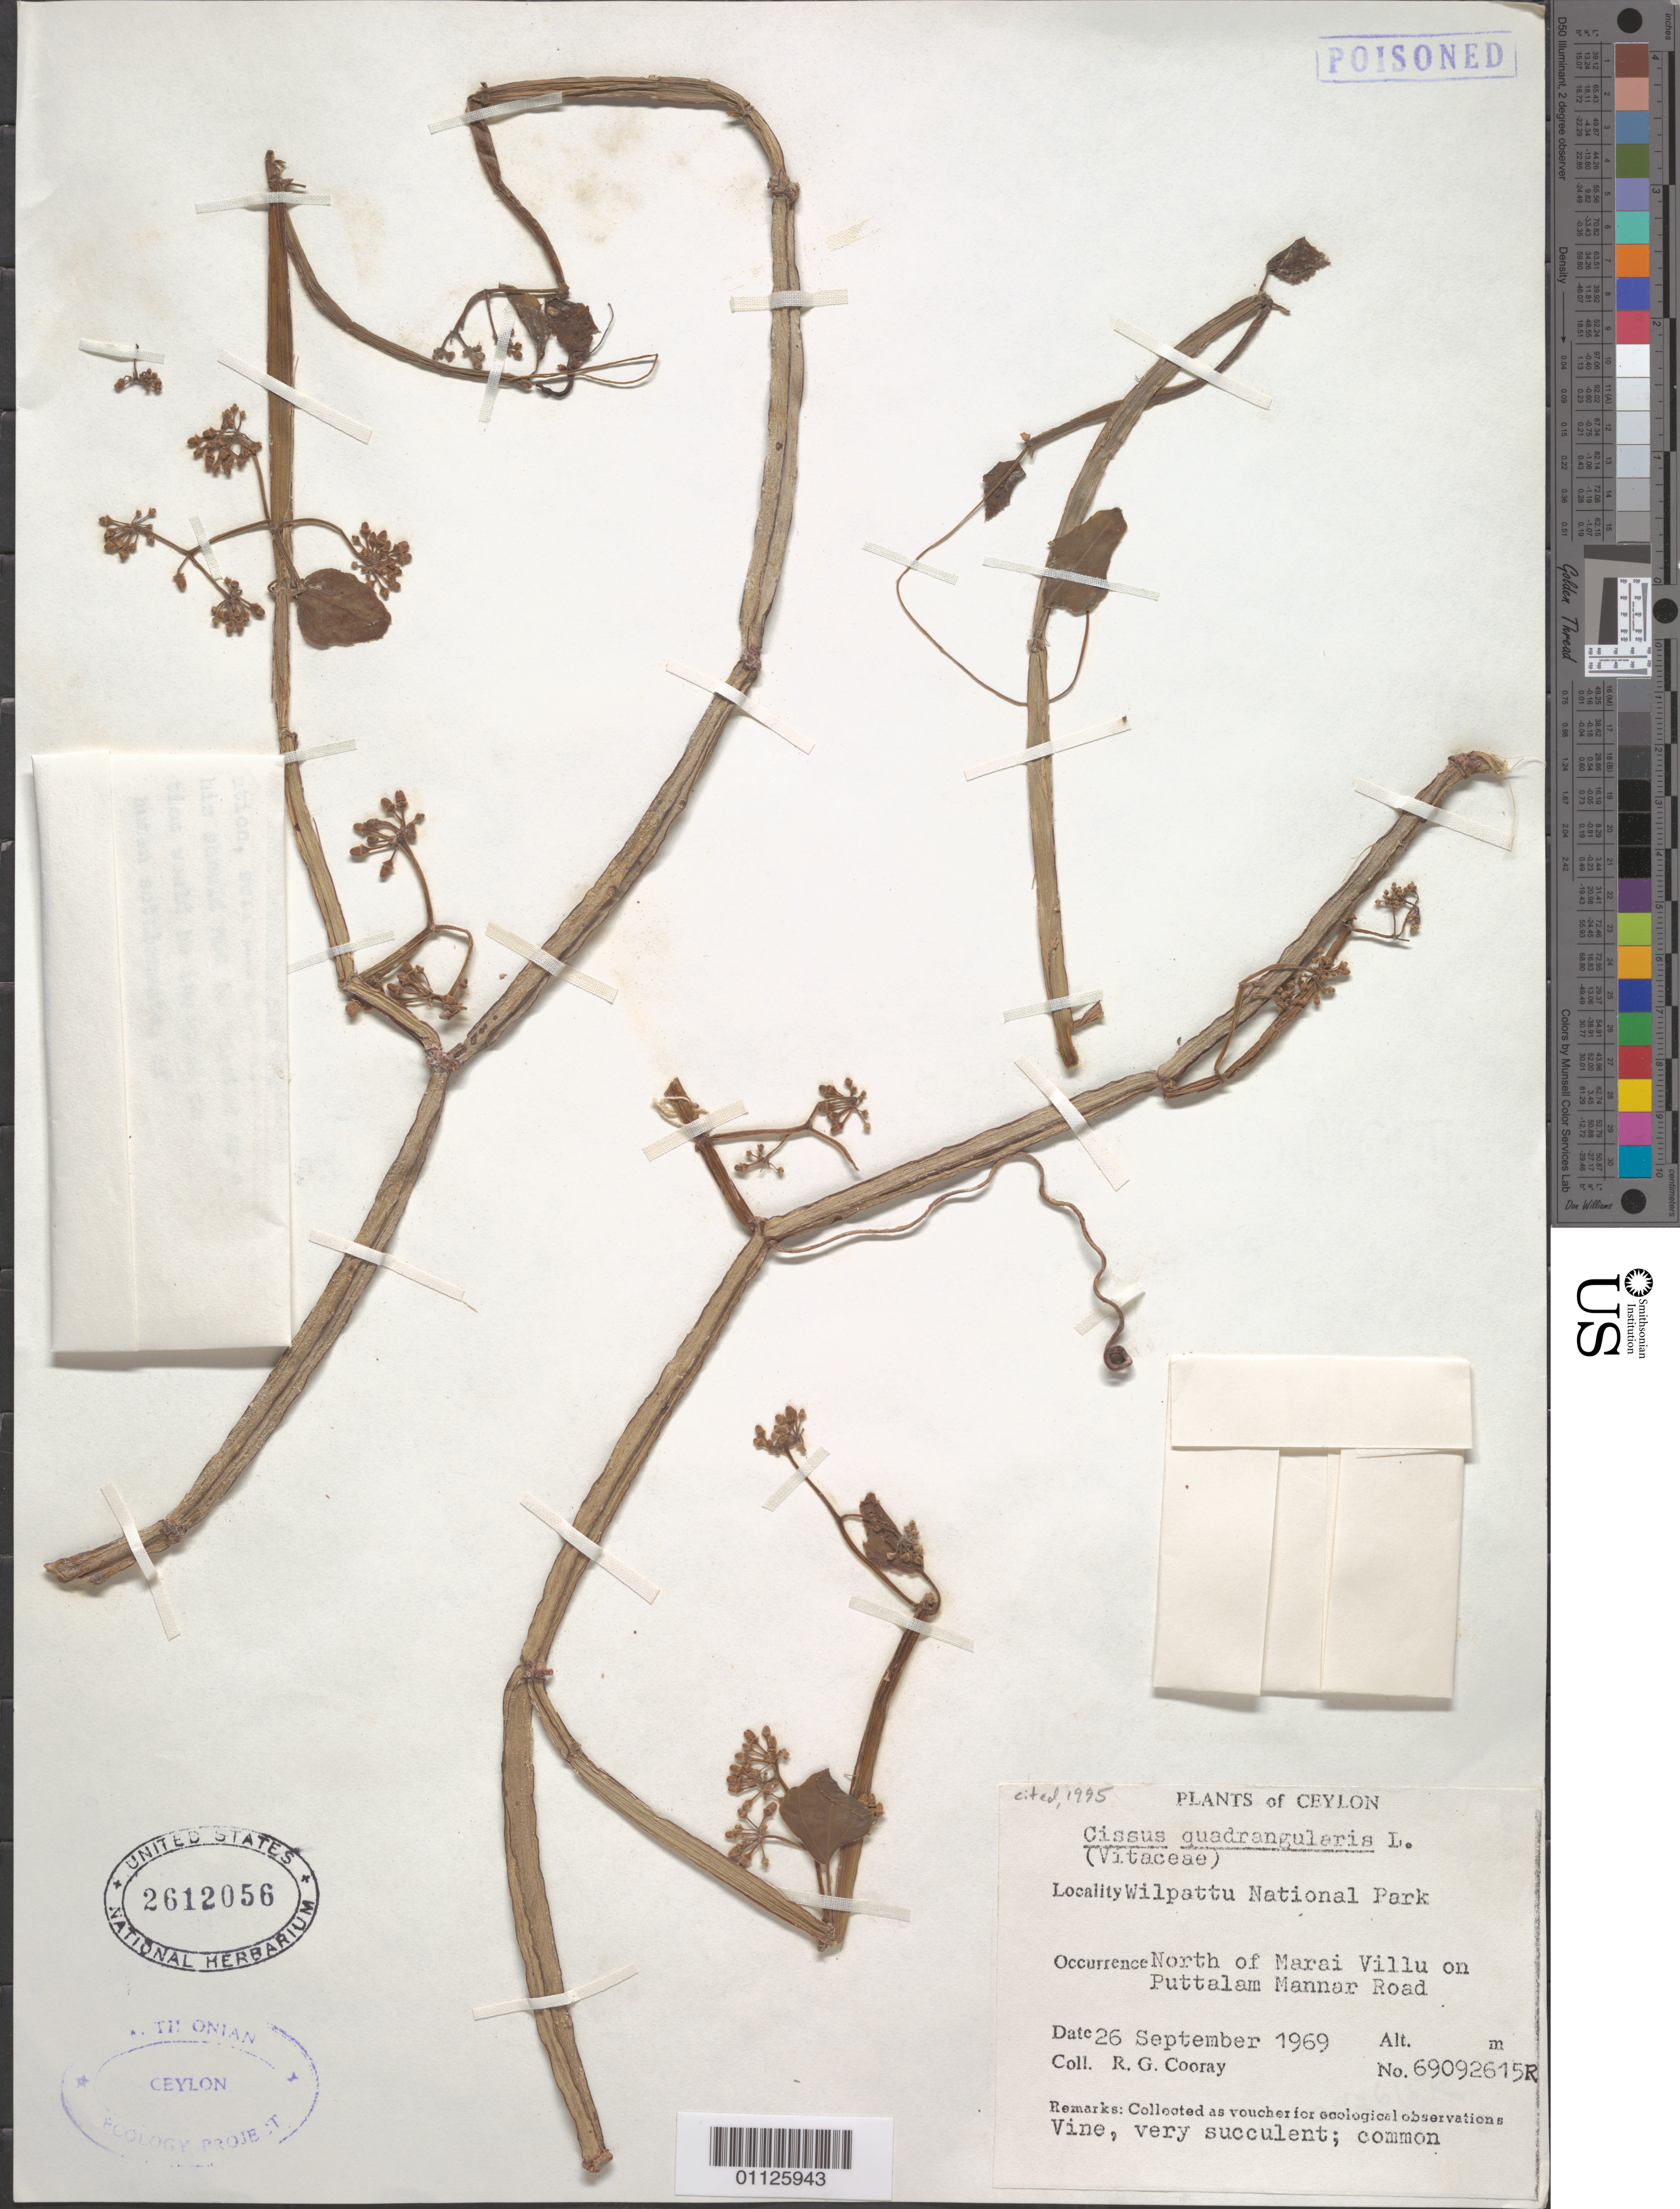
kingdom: Plantae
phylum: Tracheophyta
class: Magnoliopsida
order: Vitales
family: Vitaceae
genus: Cissus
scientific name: Cissus quadrangularis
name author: L.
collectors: R. Cooray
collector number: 69092615 R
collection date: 1969-09-26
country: Sri Lanka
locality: Wilpattu National Park, N of Marai Villu on Puttalam Mannar Road.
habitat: Vine, very succulent; common.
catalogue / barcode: US 2612056